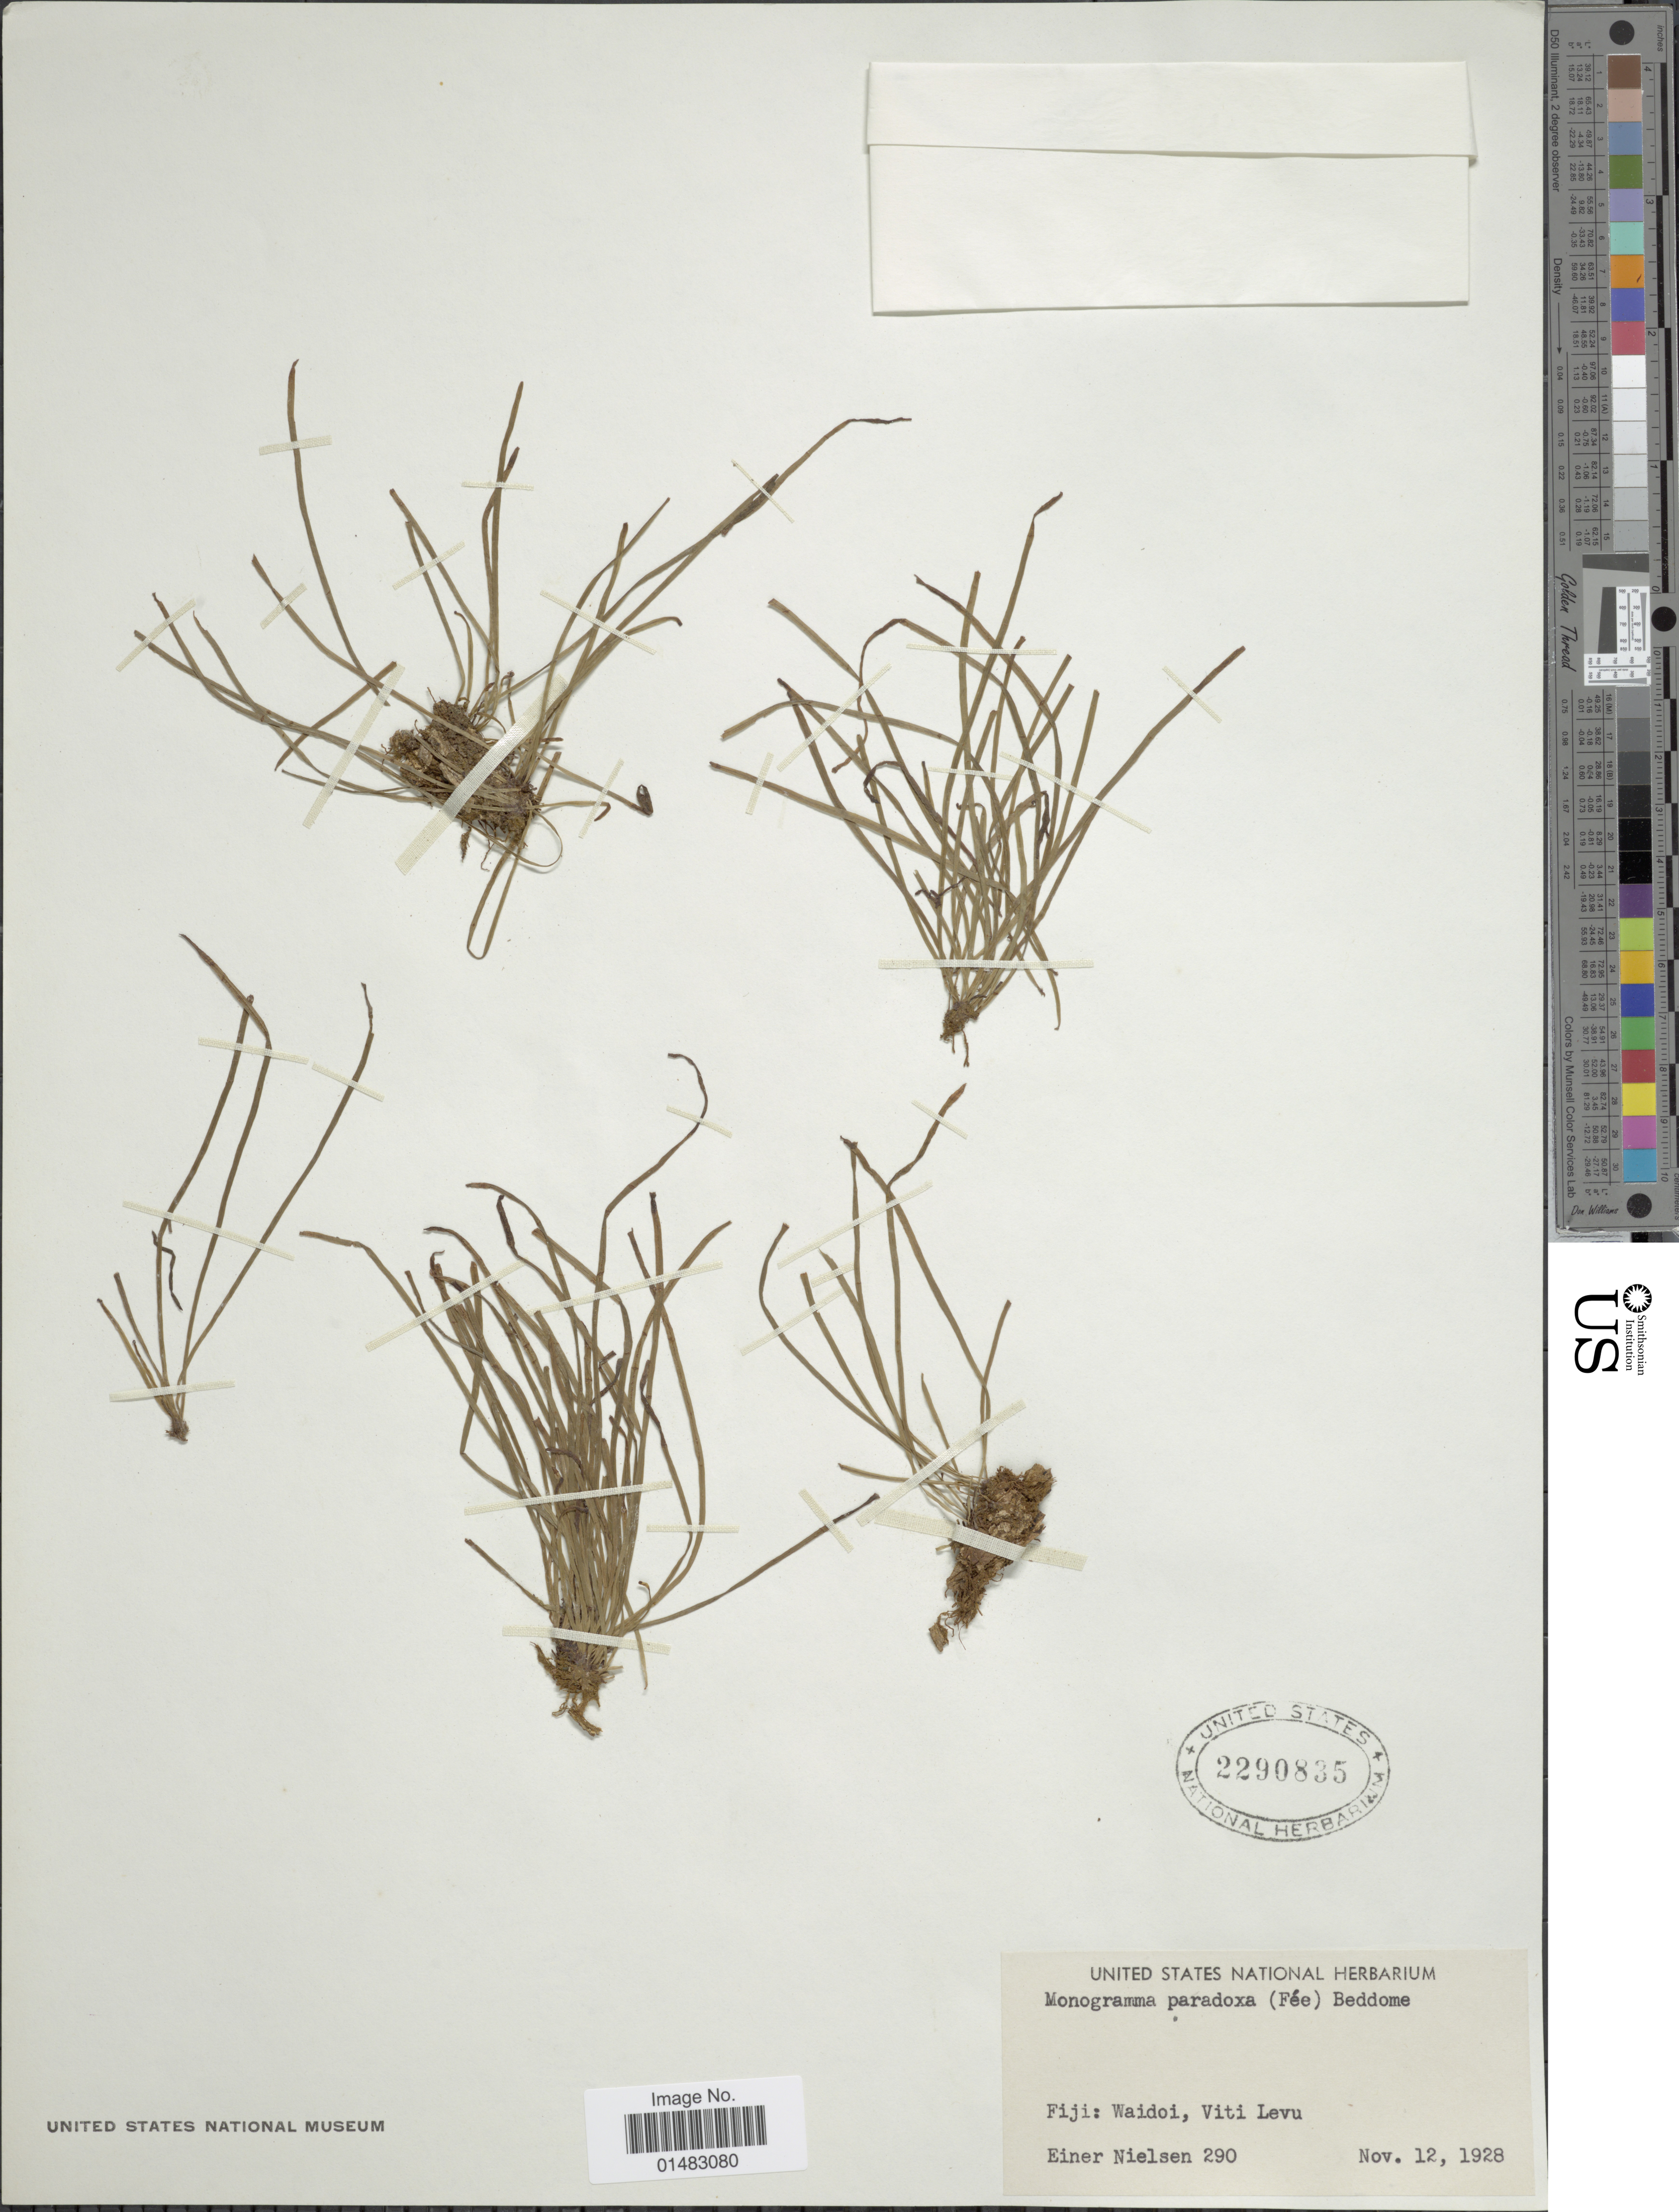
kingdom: Plantae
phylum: Tracheophyta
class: Polypodiopsida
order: Polypodiales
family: Pteridaceae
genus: Vaginularia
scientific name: Vaginularia angustissima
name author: (Brack.) Mett.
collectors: E. Nielsen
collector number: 290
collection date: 1928-11-12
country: Fiji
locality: Waidoi, Viti Levu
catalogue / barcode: US 2290835